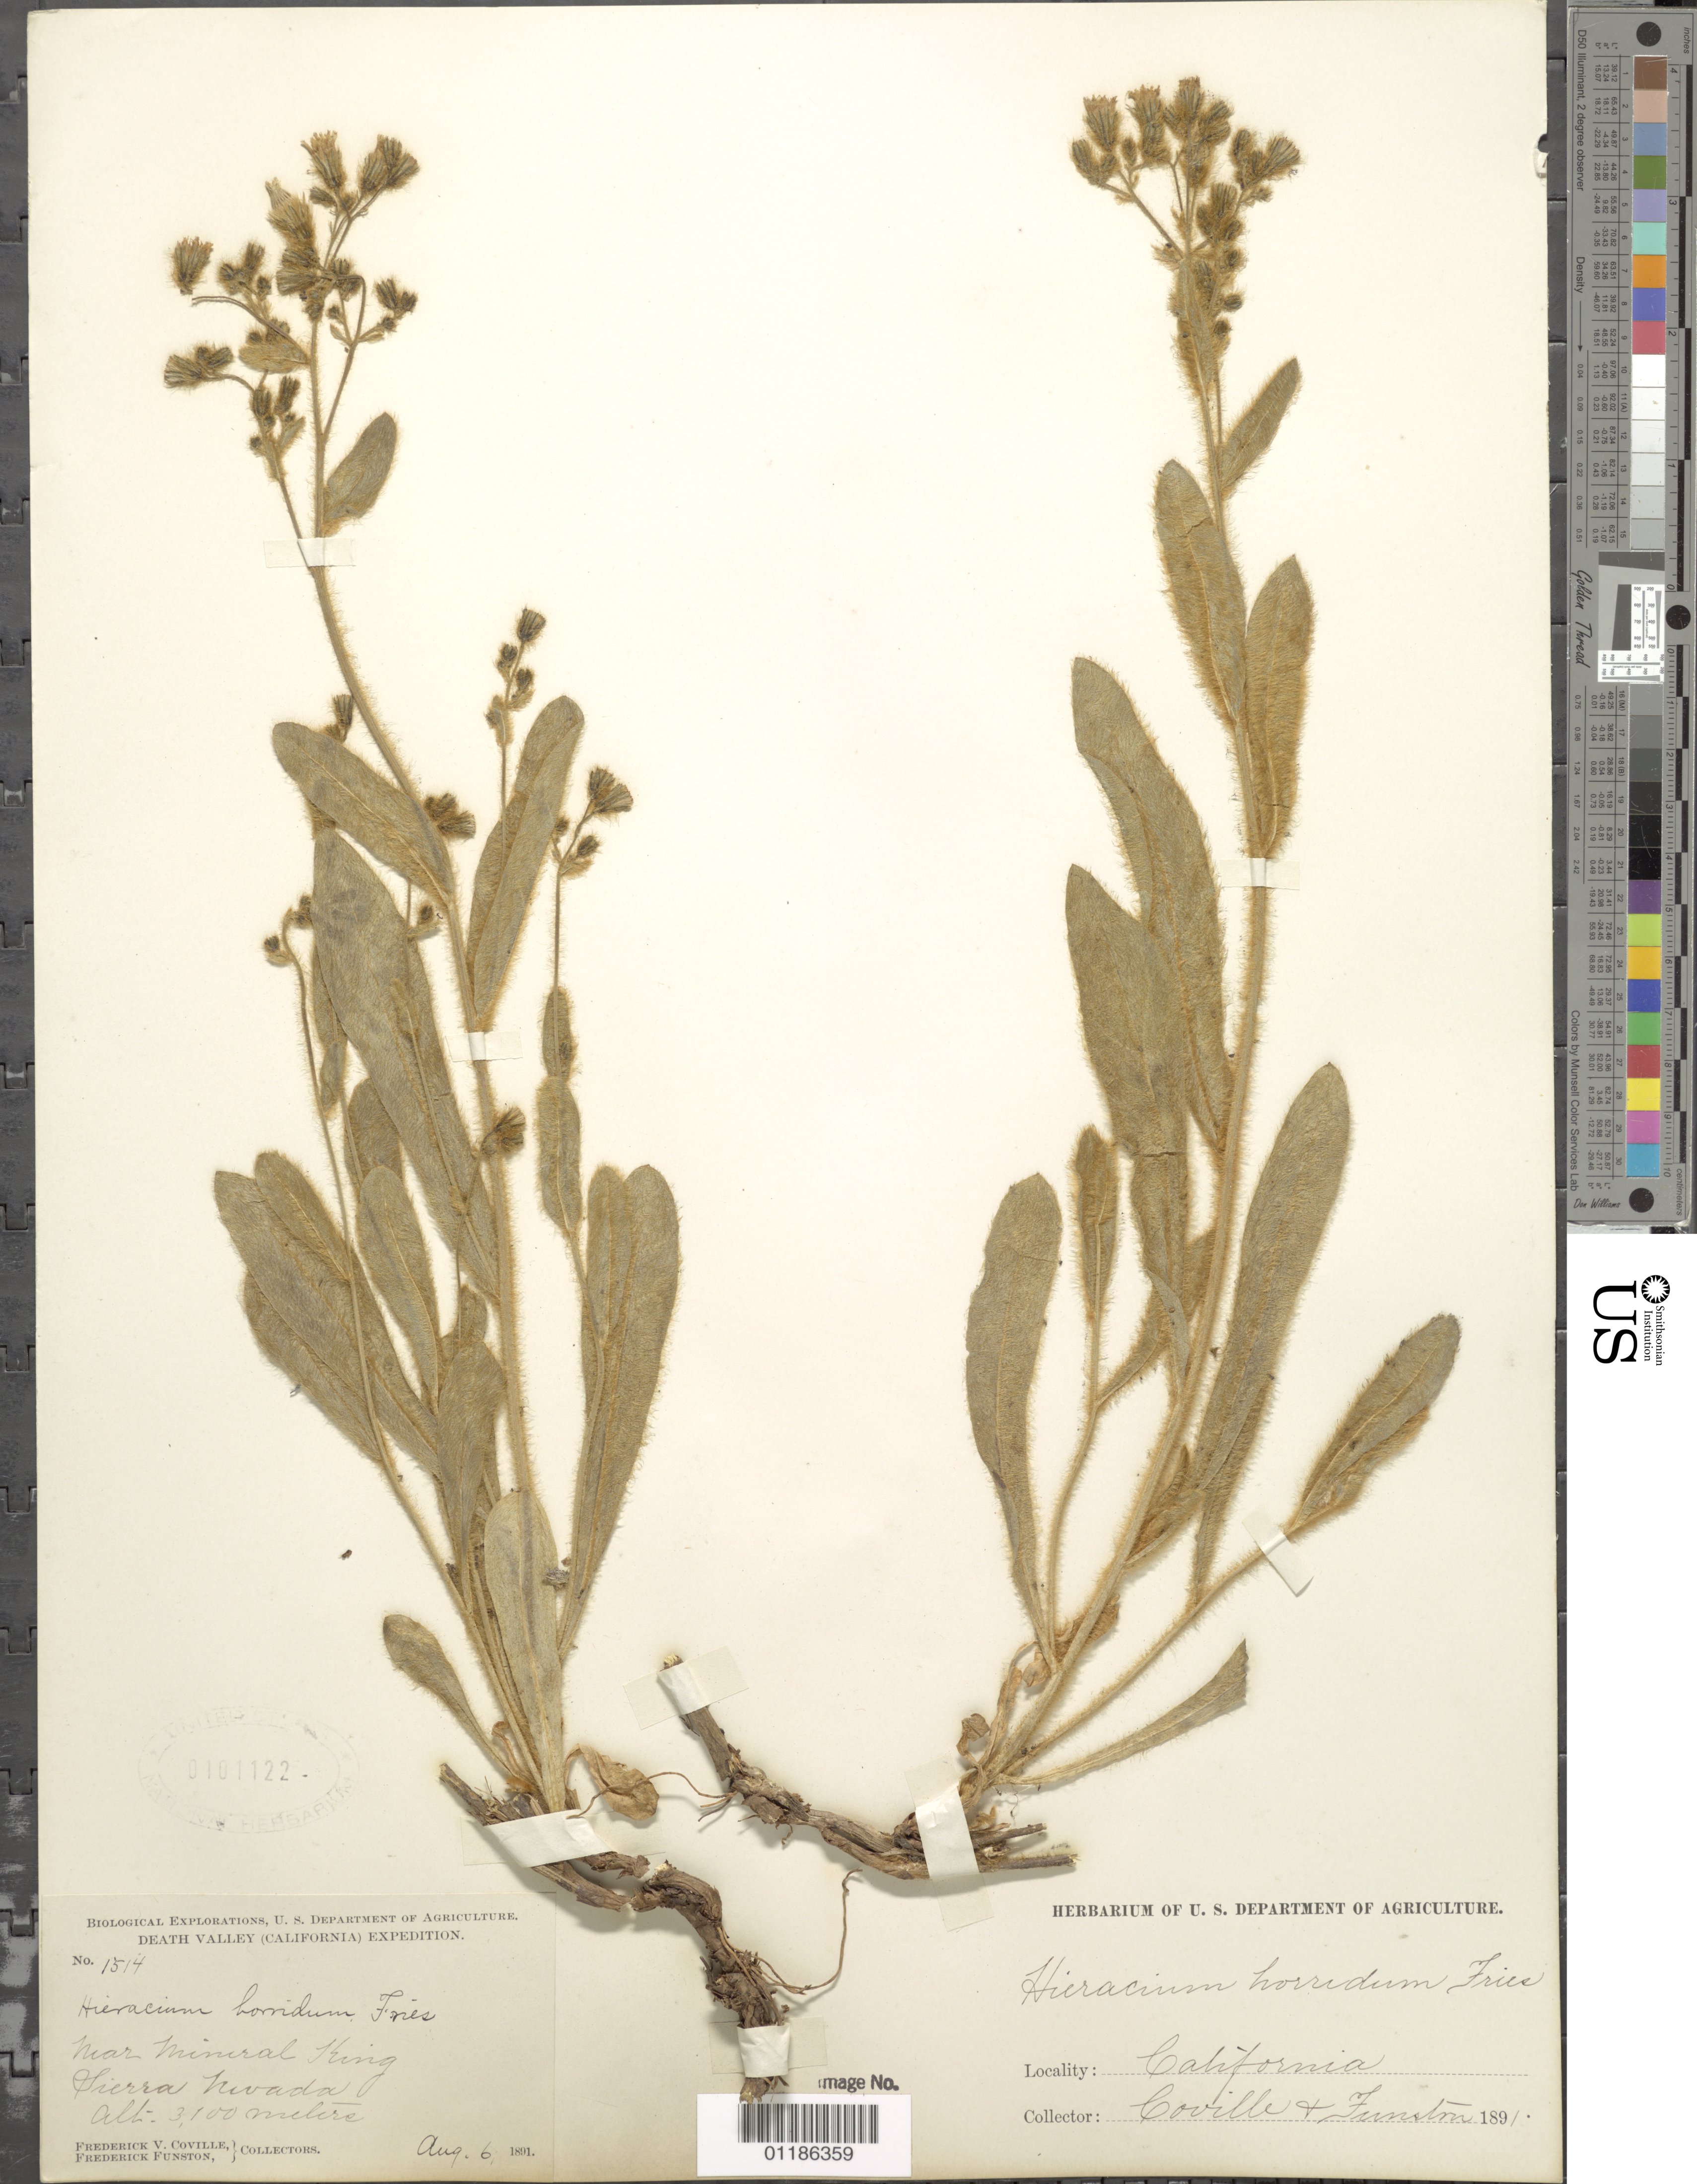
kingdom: Plantae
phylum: Tracheophyta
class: Magnoliopsida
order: Asterales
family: Asteraceae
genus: Hieracium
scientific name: Hieracium horridum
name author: Fr.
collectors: F. V. Coville & F. Funston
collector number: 1514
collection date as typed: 6 Aug 1891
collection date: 1891-08-06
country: United States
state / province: California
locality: near Mineral King, Sierra Nevada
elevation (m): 3100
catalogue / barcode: US 101122